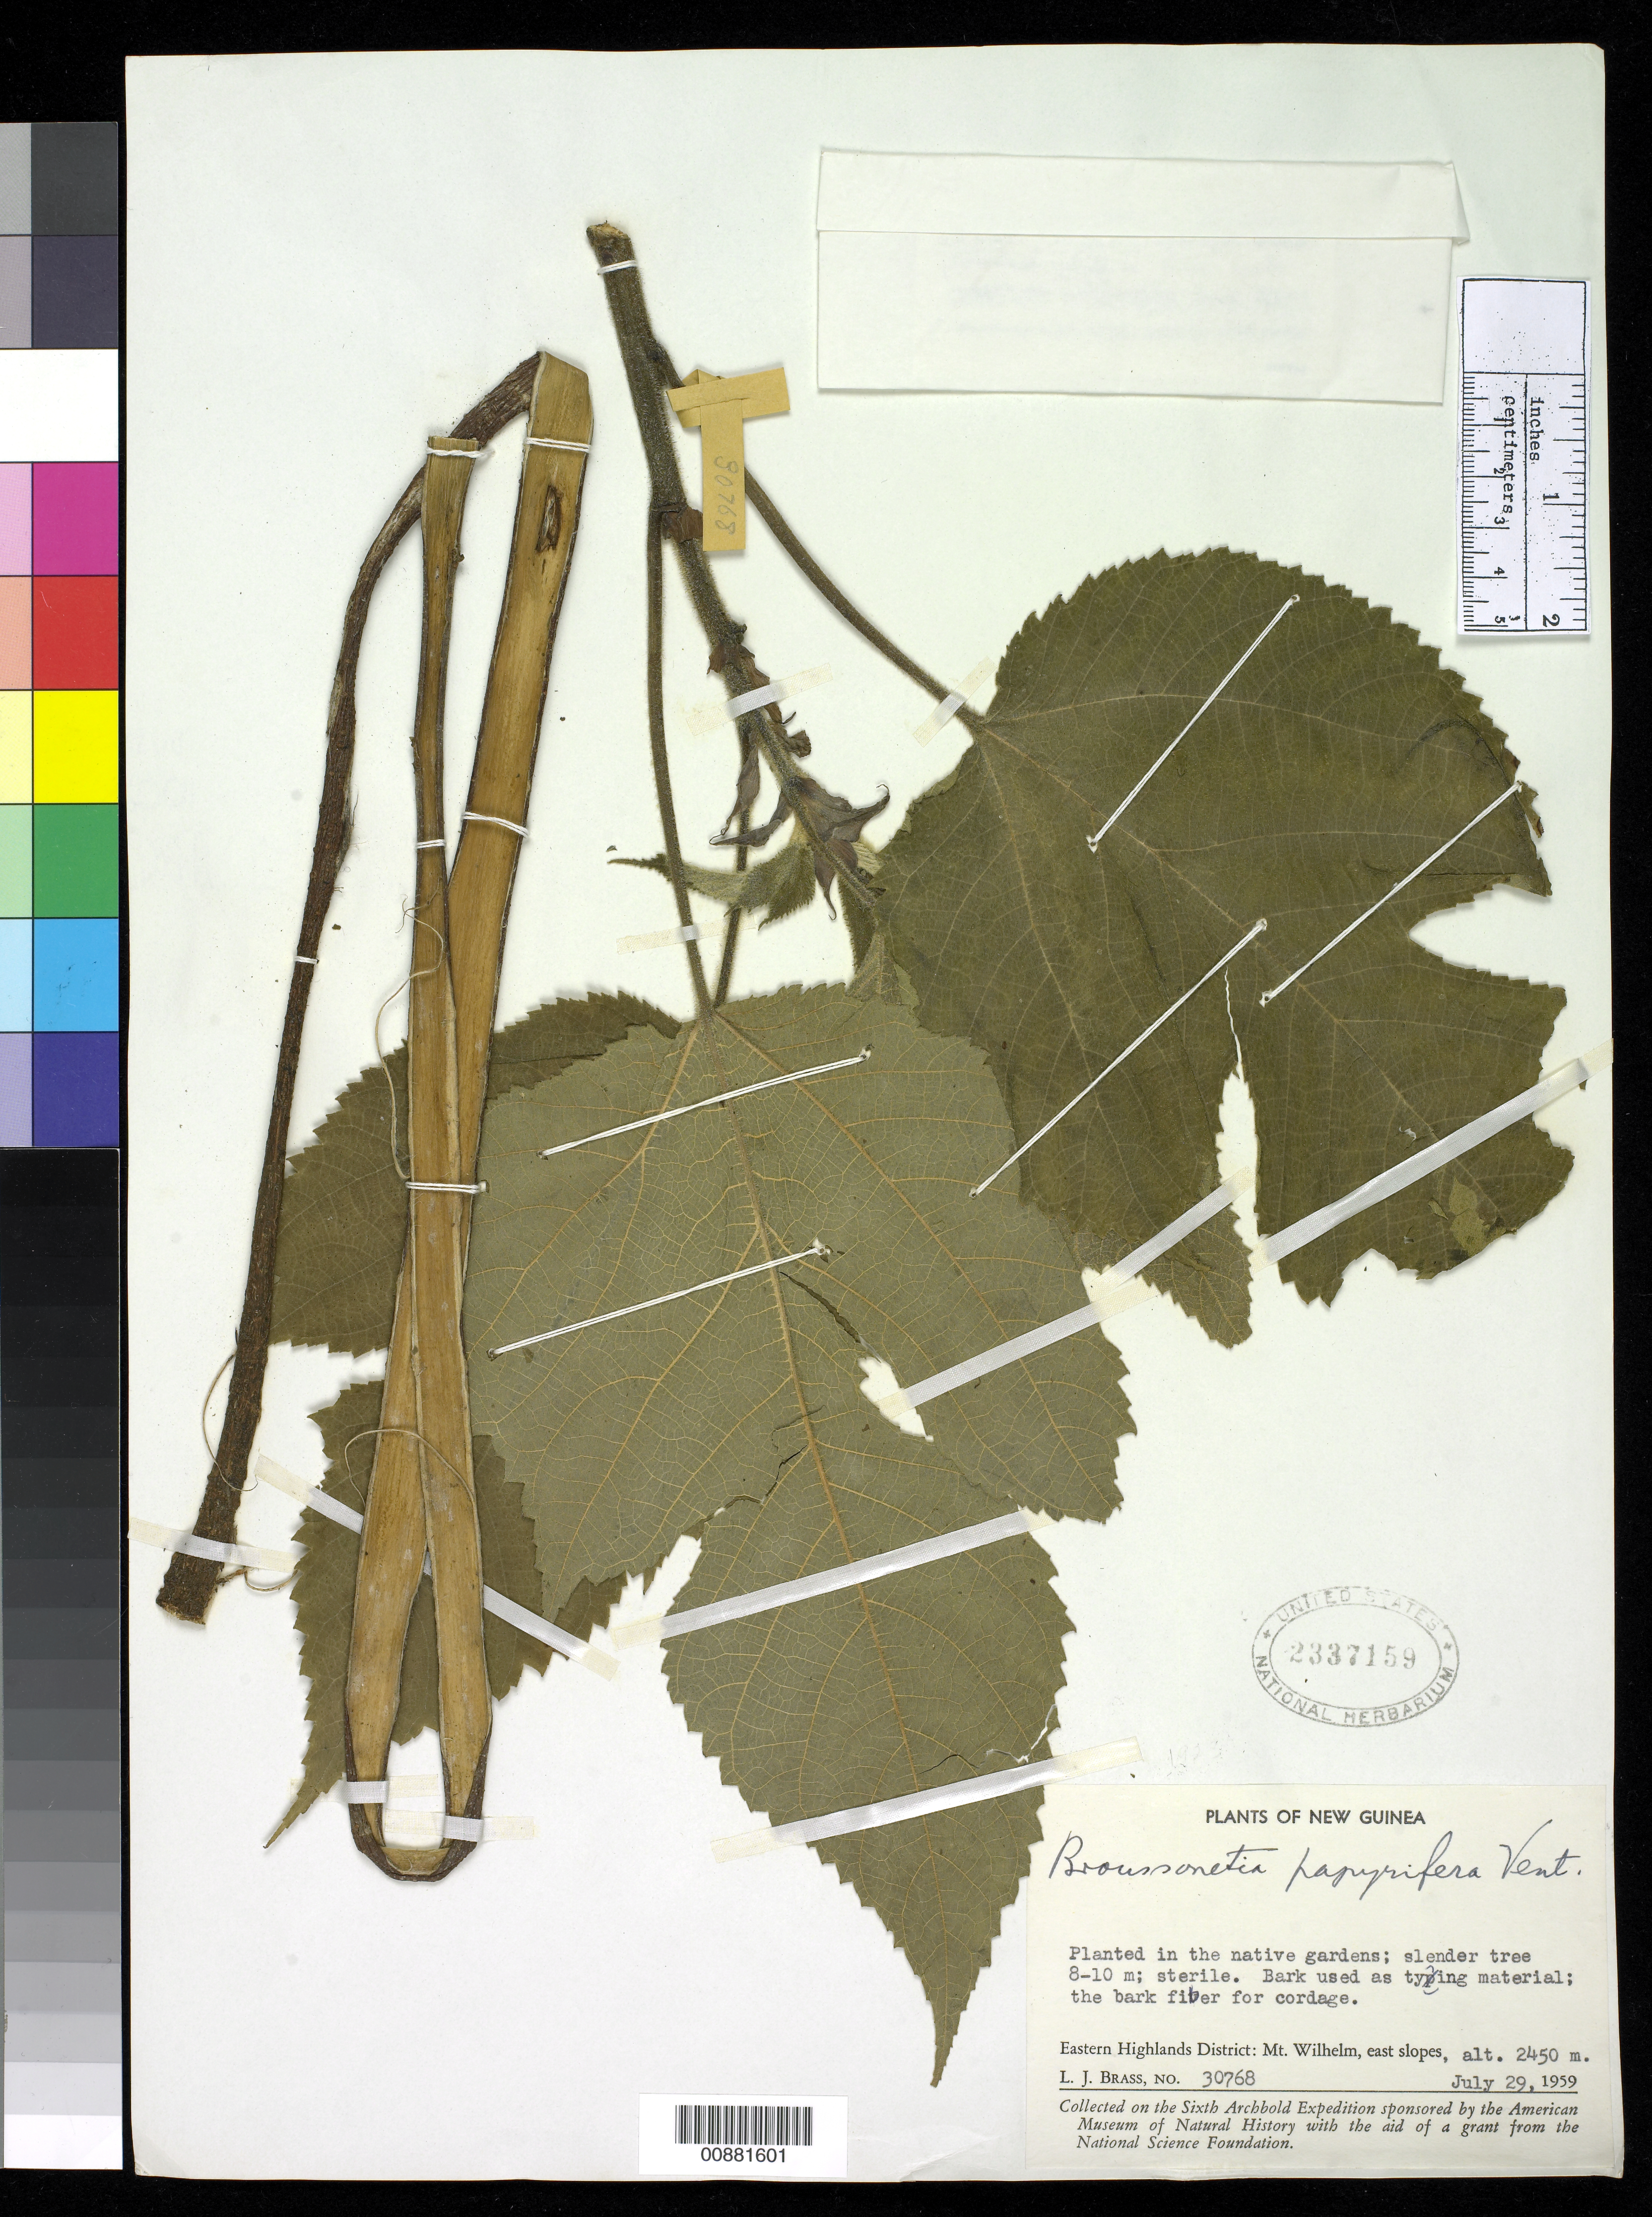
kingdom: Plantae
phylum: Tracheophyta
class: Magnoliopsida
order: Rosales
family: Moraceae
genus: Broussonetia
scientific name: Broussonetia papyrifera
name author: (L.) L'Hér. ex Vent.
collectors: L. J. Brass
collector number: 30768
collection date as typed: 29 Jul 1959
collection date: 1959-07-29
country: Papua New Guinea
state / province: Eastern Highlands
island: New Guinea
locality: Mt. Wilhelm, east slopes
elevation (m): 2450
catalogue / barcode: US 2337159